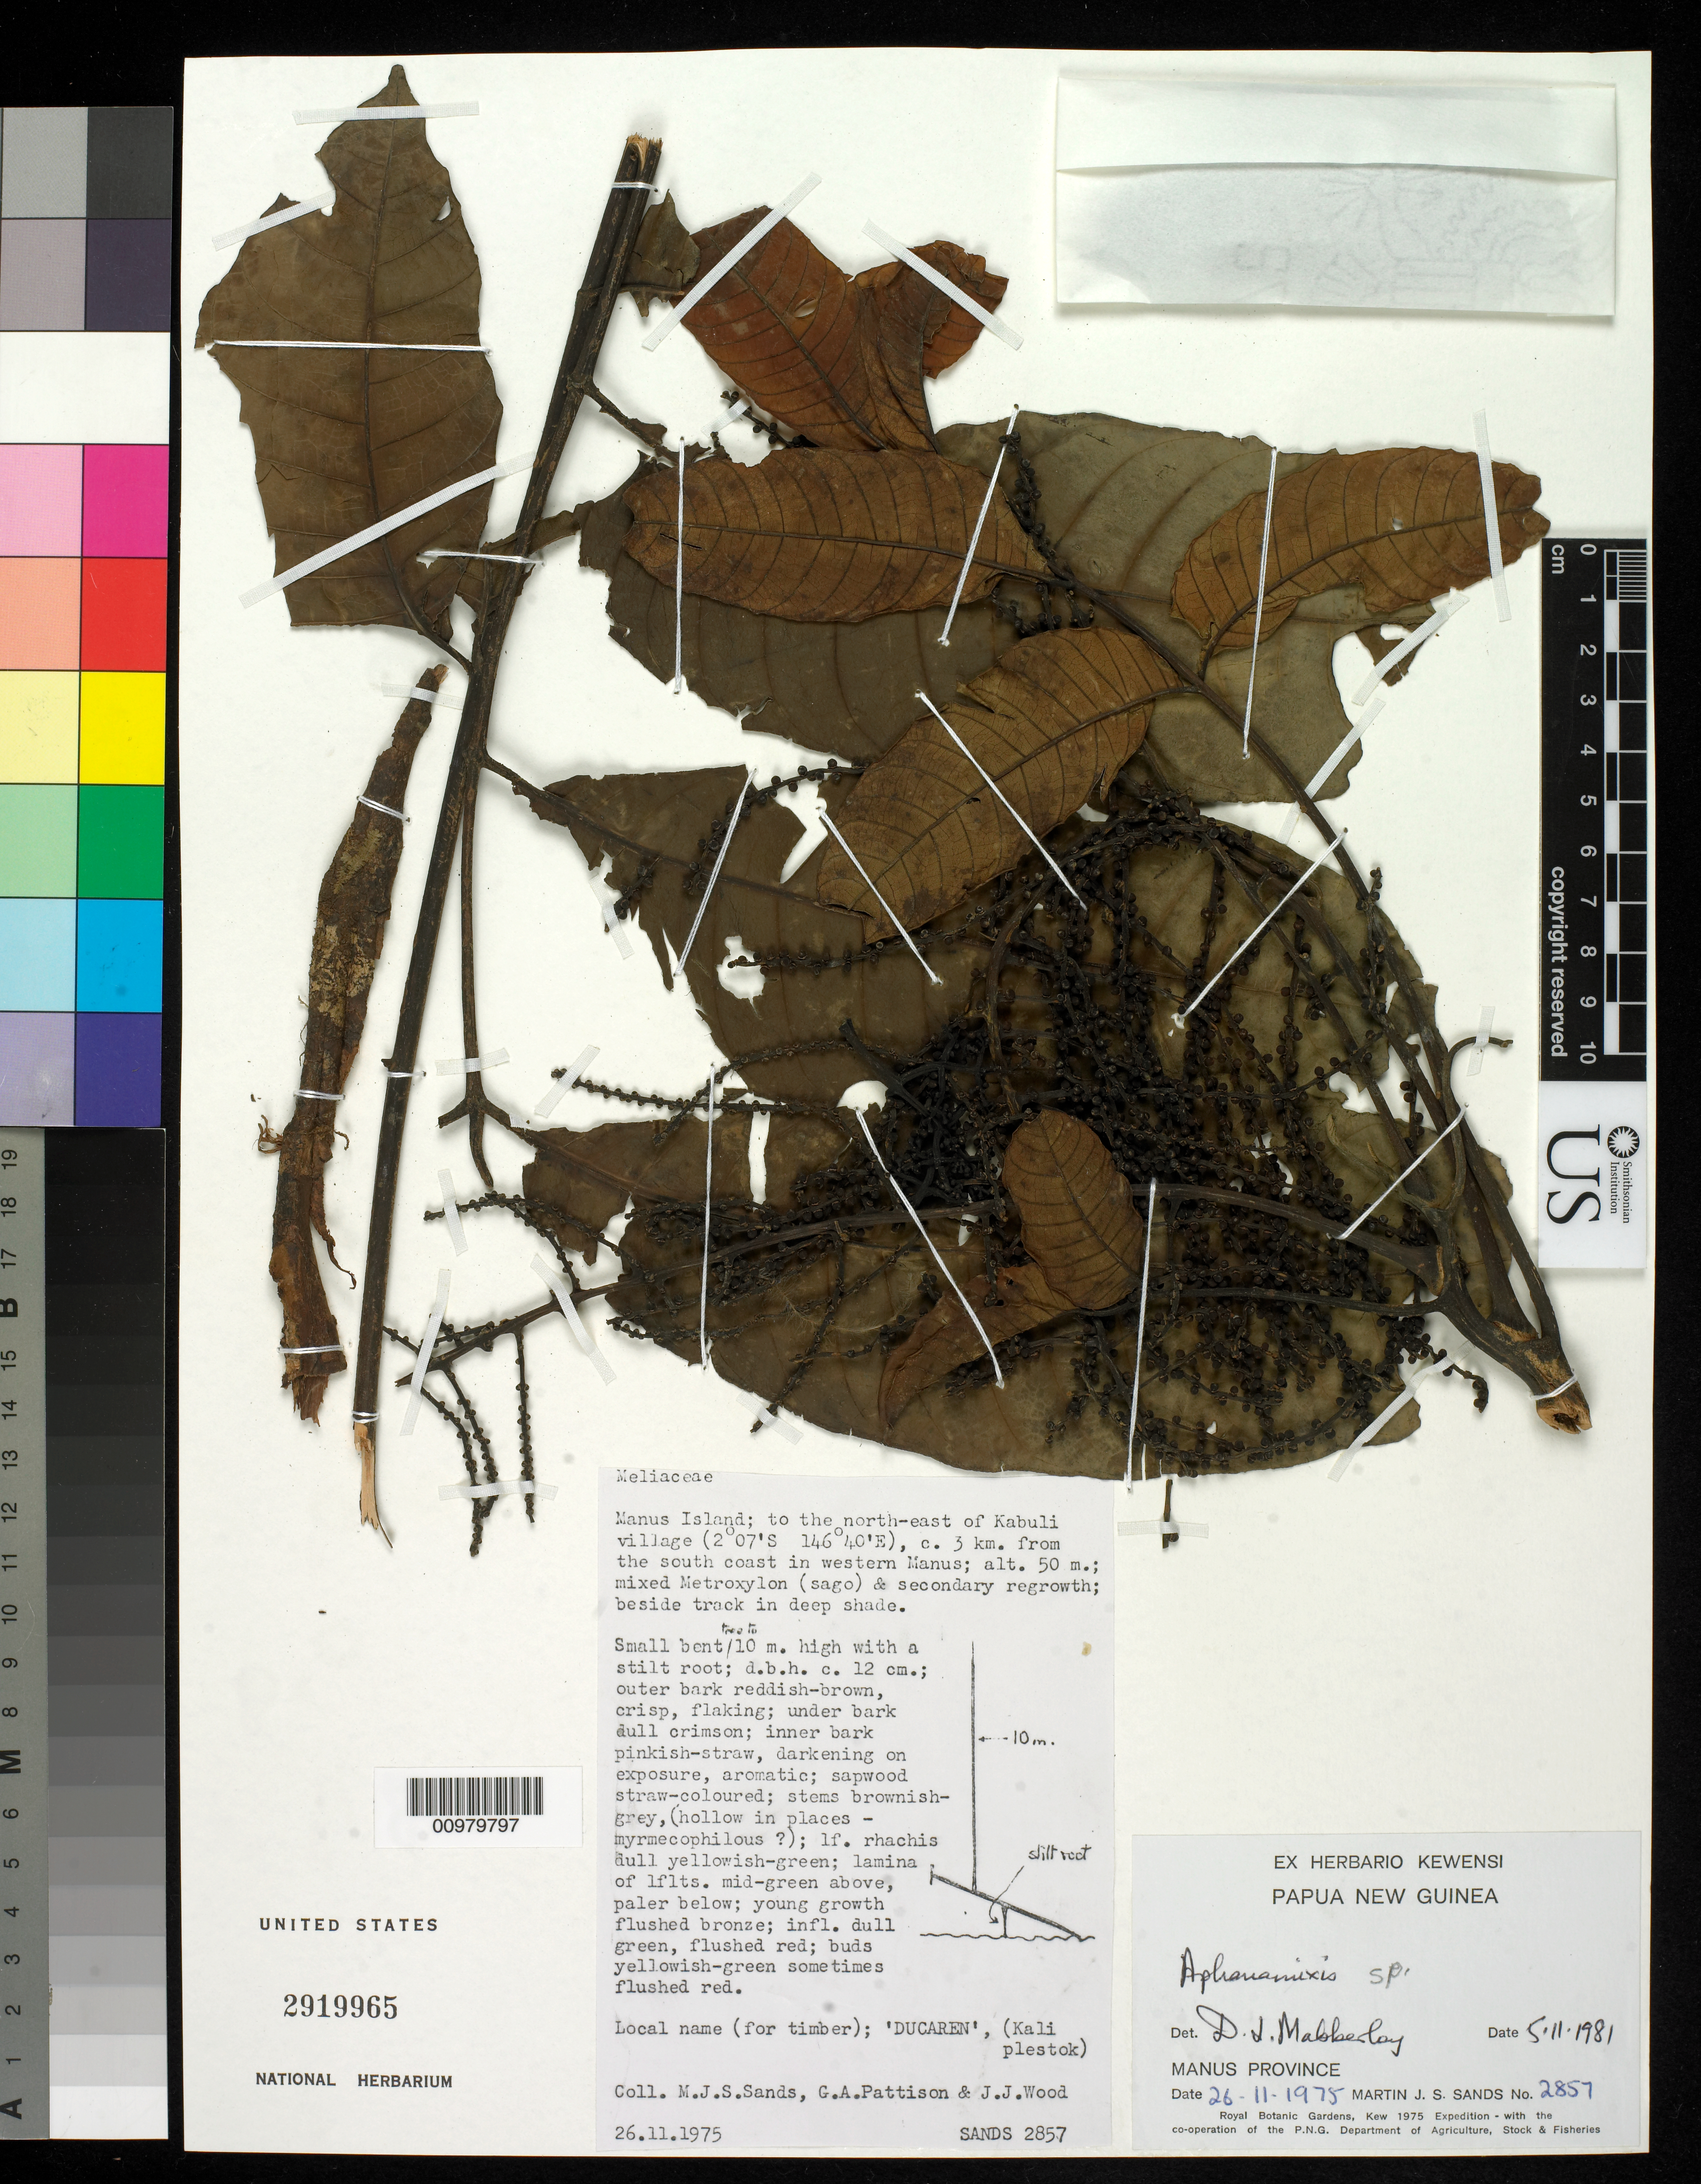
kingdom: Plantae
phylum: Tracheophyta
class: Magnoliopsida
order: Sapindales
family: Meliaceae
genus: Aphanamixis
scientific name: Aphanamixis sp.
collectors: M. Sands, G. Pattison & J. Wood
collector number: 2857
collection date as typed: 26 Nov 1975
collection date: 1975-11-26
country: Papua New Guinea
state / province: Manus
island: Manus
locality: North-east of Kabuli Village from the south coast in Western Manus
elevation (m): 50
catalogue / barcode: US 2919965